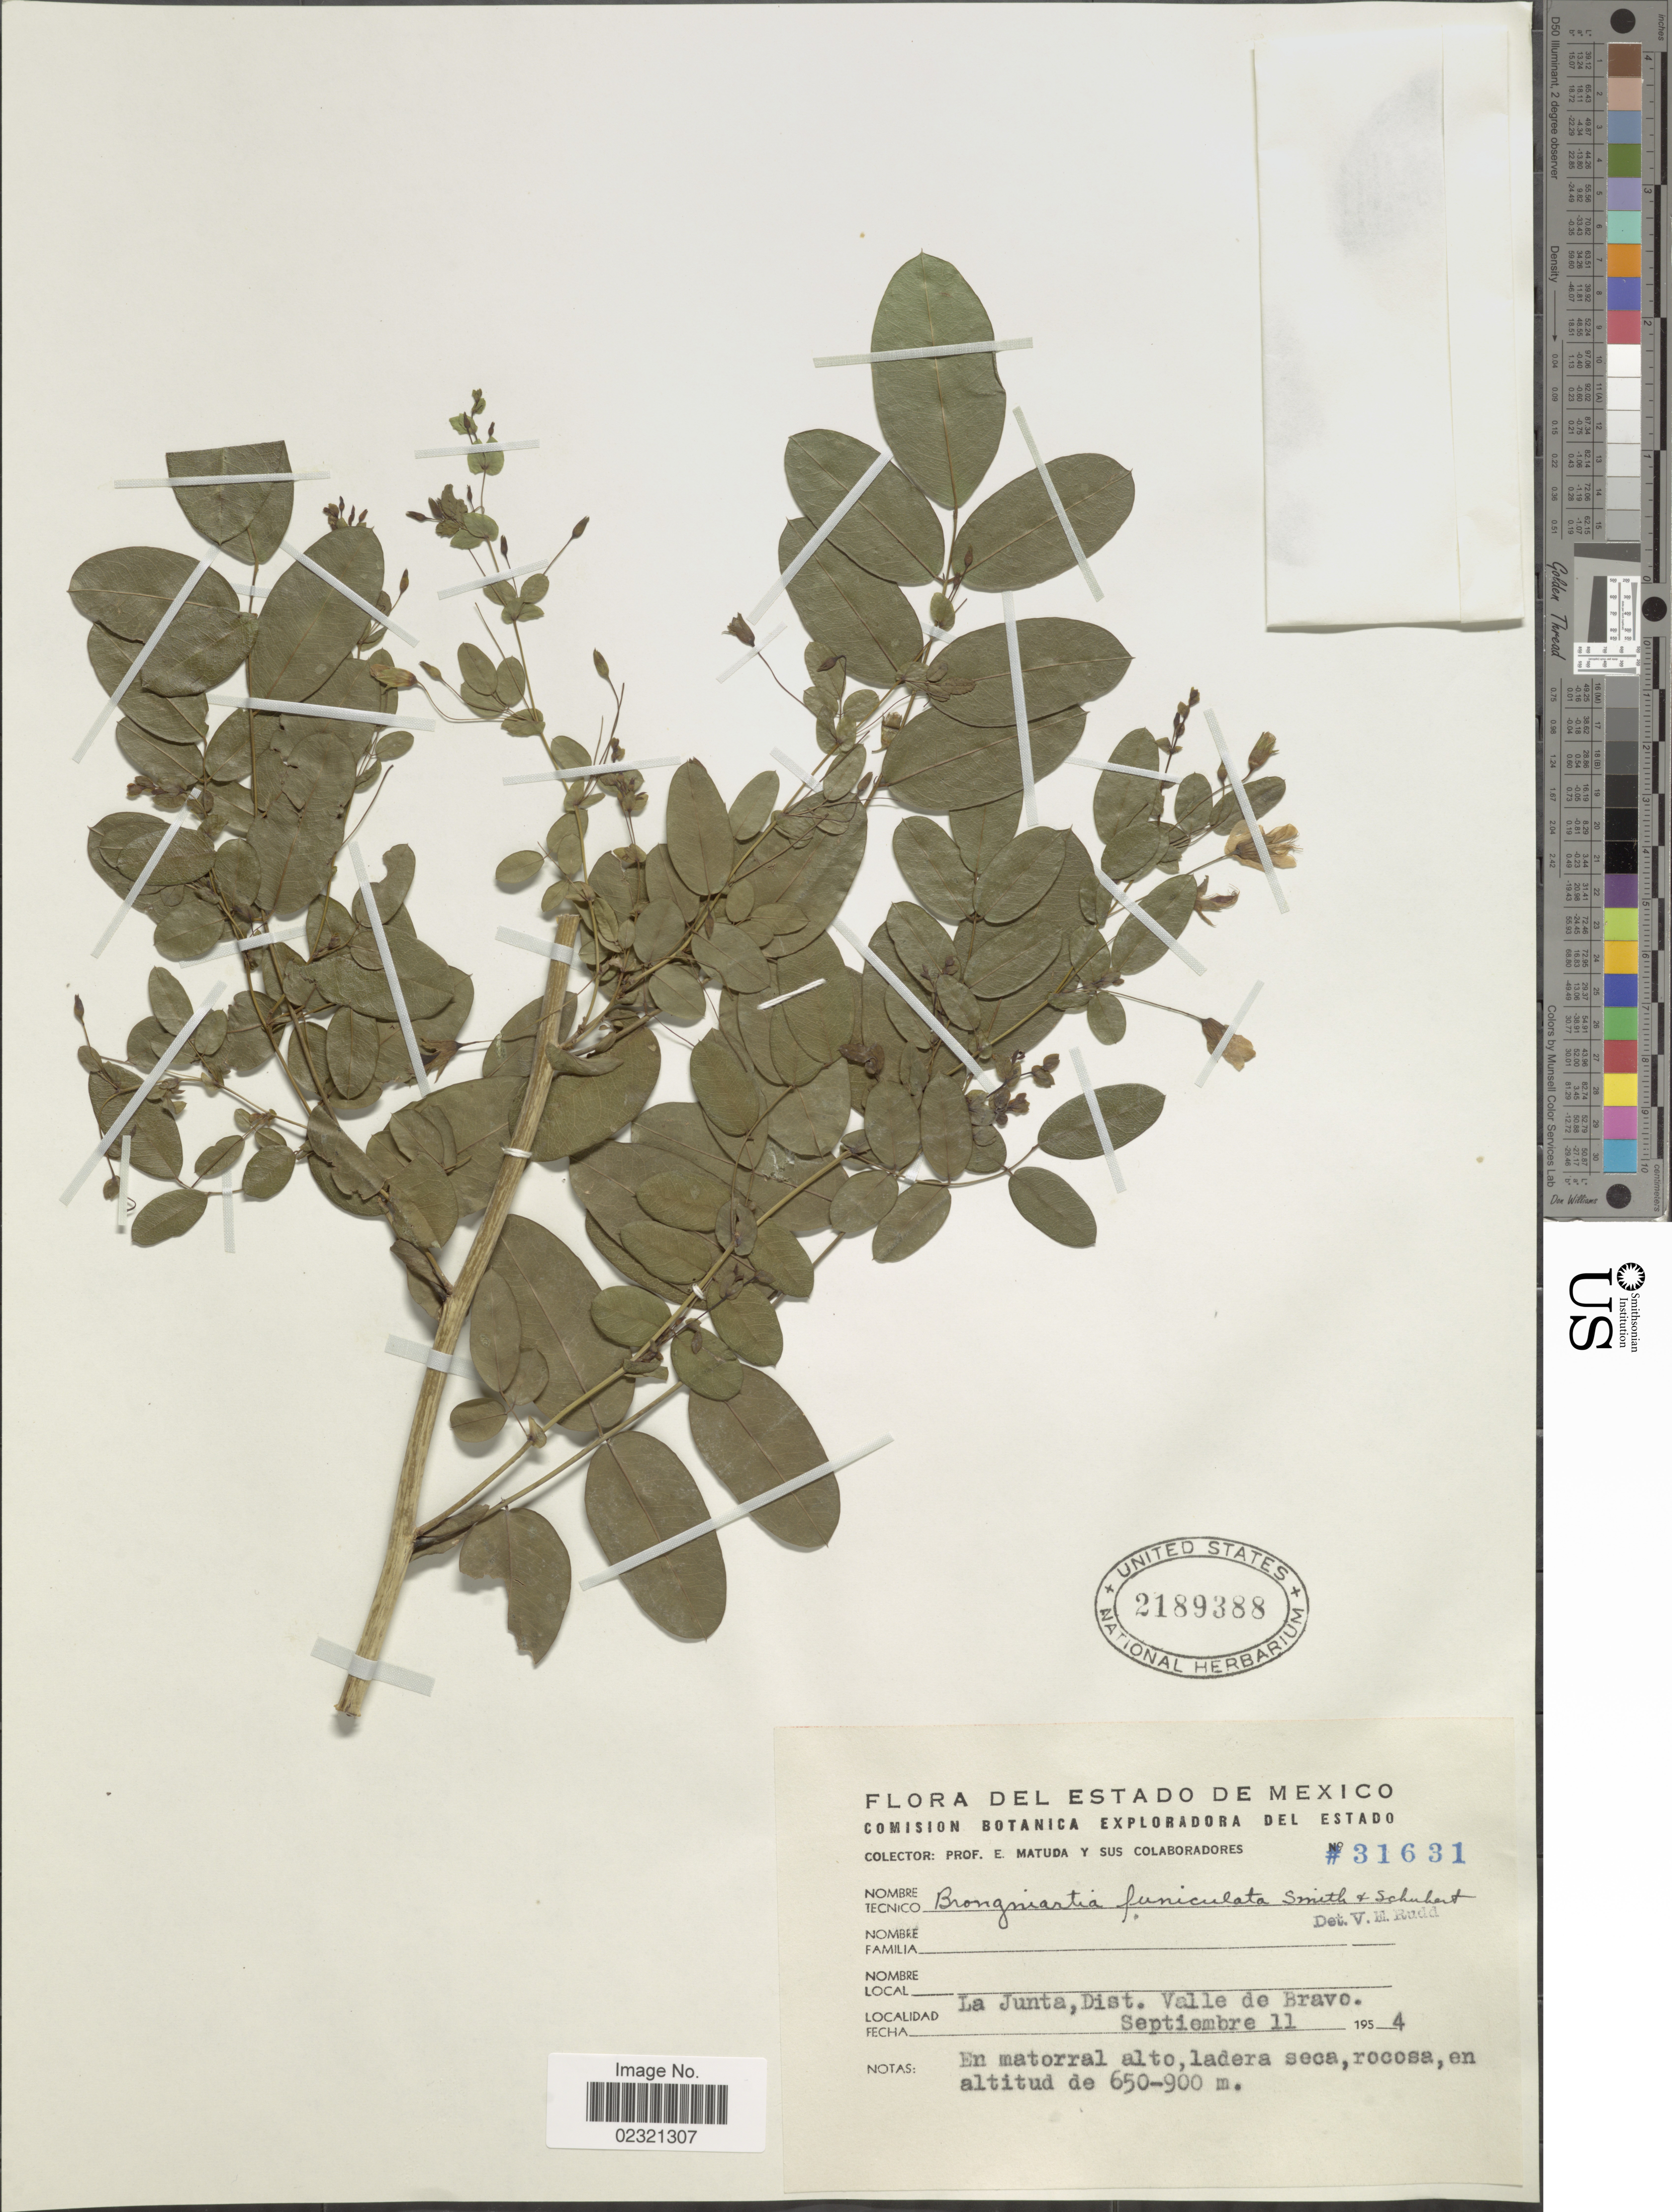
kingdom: Plantae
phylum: Tracheophyta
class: Magnoliopsida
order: Fabales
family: Fabaceae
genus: Brongniartia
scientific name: Brongniartia funiculata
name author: L.B. Sm. & B.G. Schub.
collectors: E. Matuda & et al.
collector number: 31631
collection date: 1954-09-11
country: Mexico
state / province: México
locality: Estado de Mexico, La Junta, Dist. Valle de Bravo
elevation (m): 650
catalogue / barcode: US 2189388